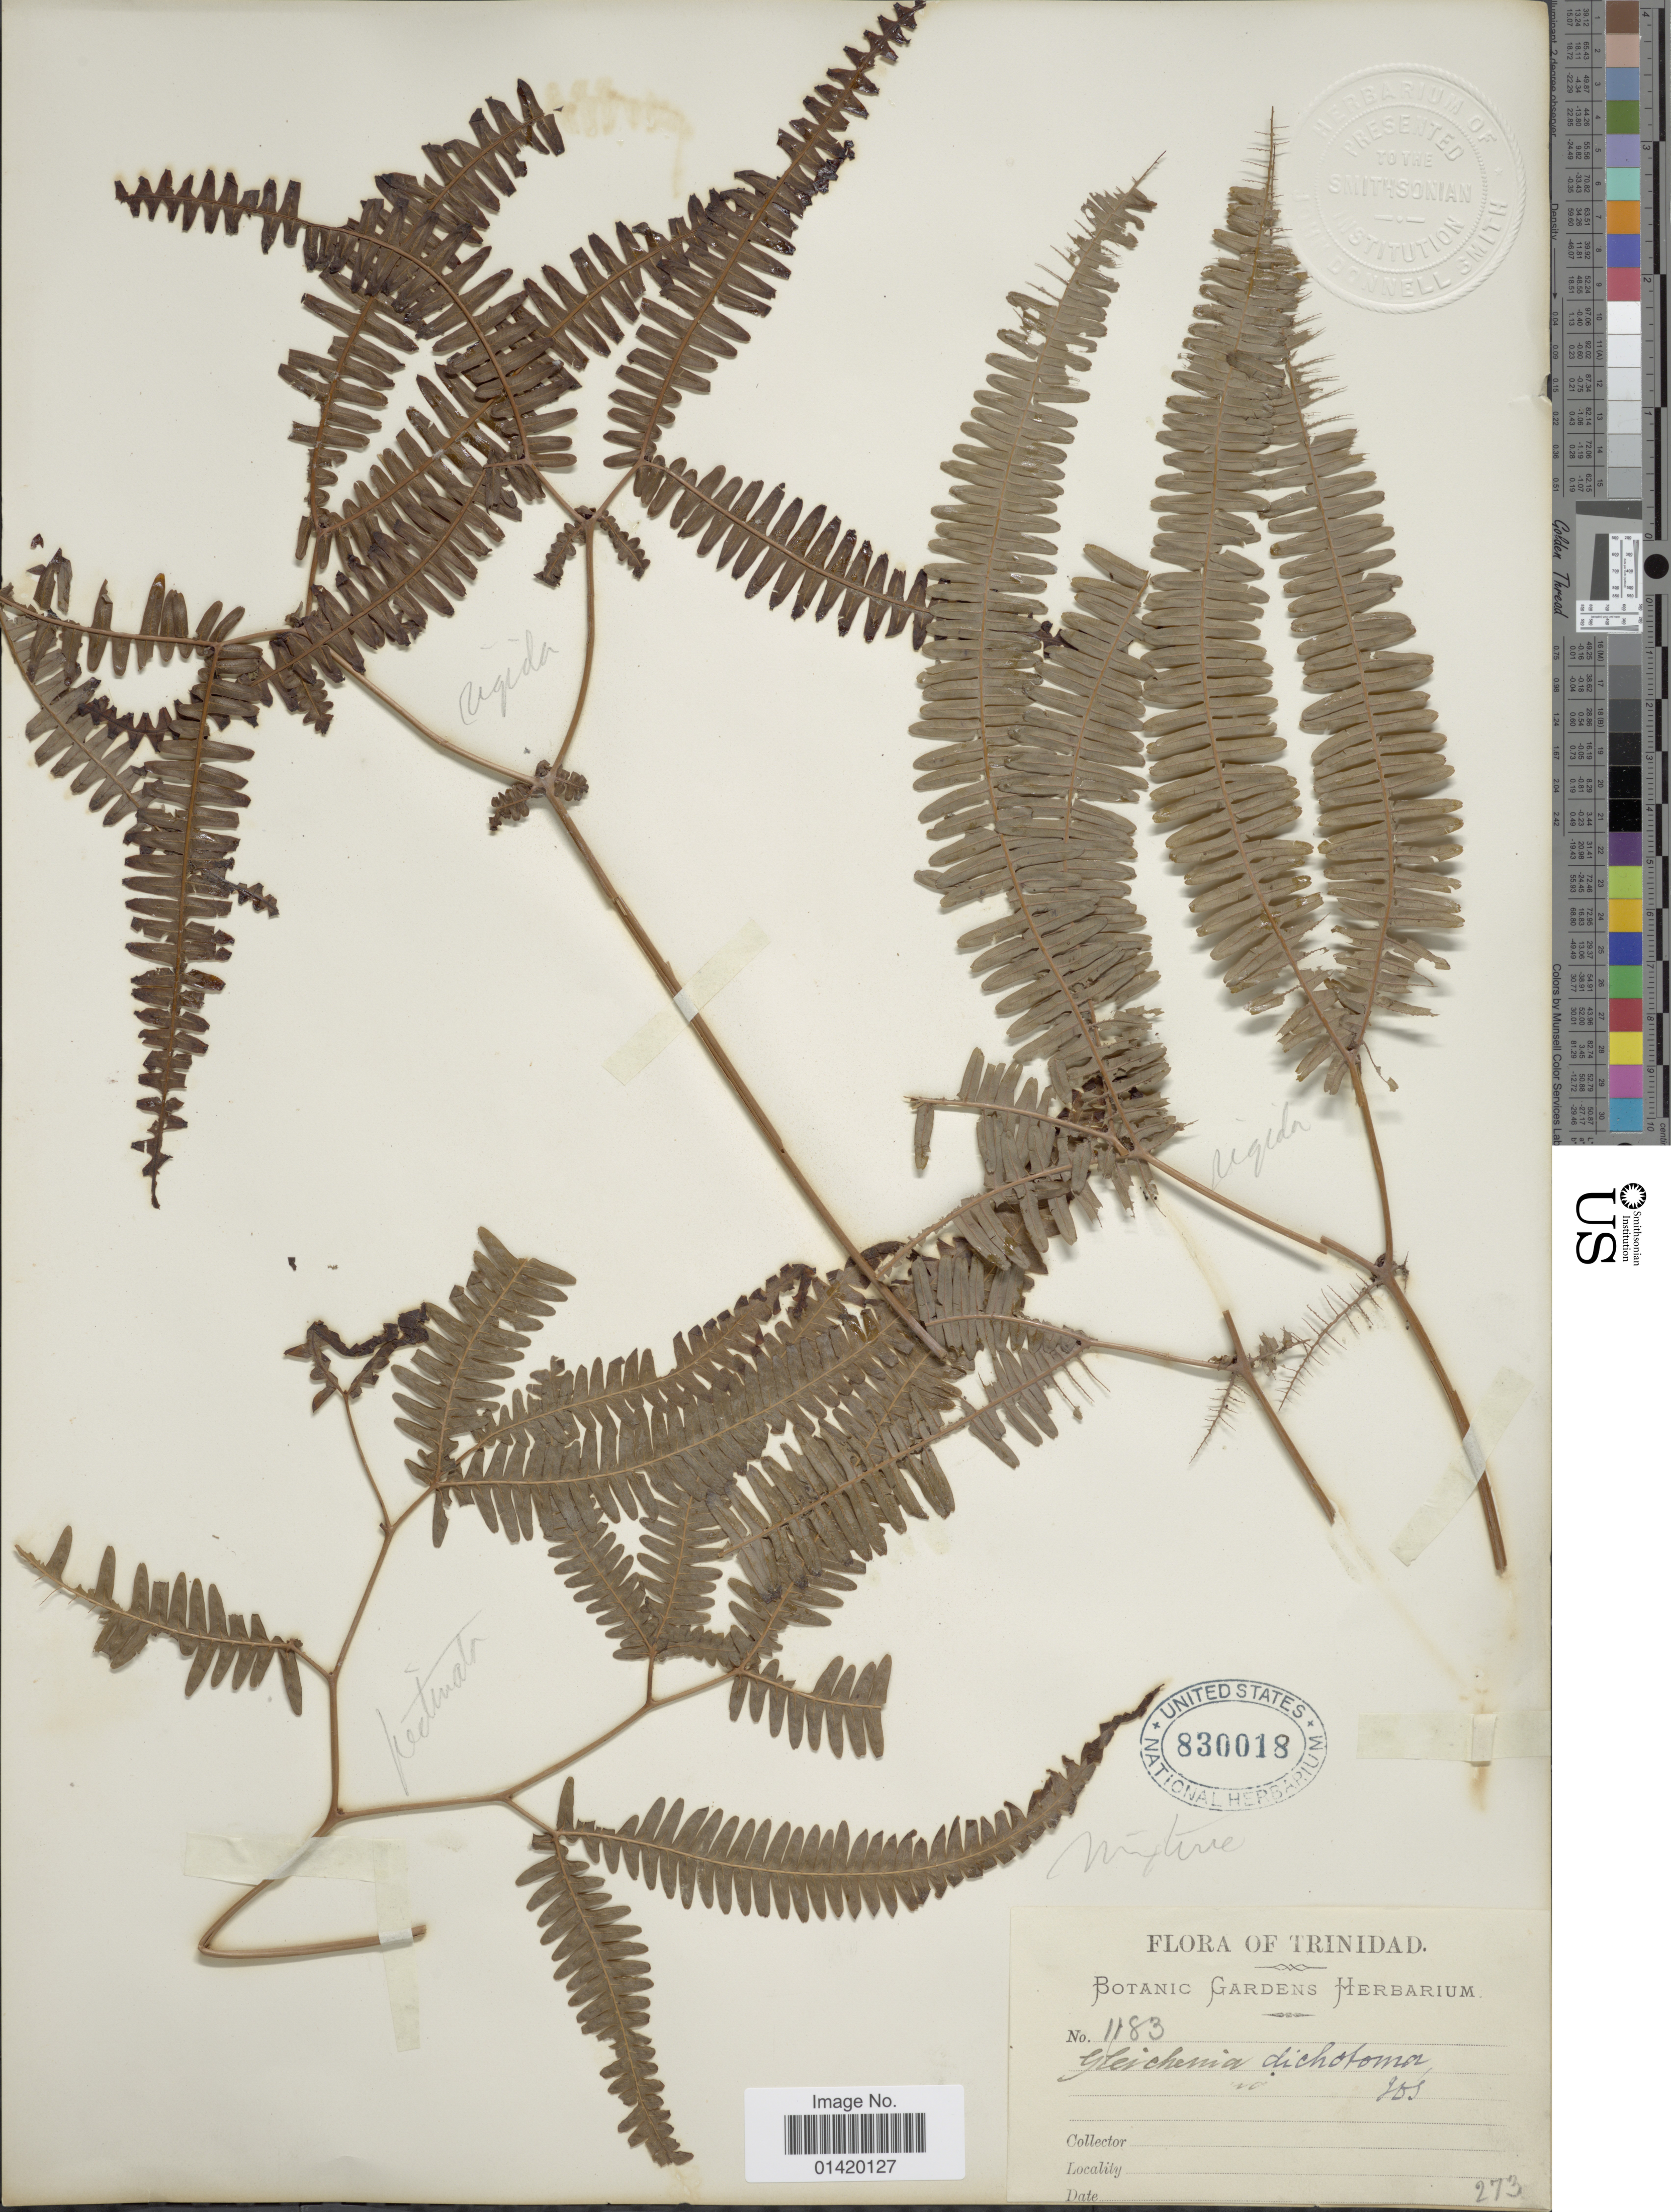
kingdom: Plantae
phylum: Tracheophyta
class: Polypodiopsida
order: Gleicheniales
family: Gleicheniaceae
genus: Dicranopteris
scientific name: Dicranopteris flexuosa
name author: (Schrad.) Underw.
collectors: Botanic Gardens Herbarium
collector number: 1183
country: Trinidad and Tobago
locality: Trinidad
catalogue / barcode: US 830018